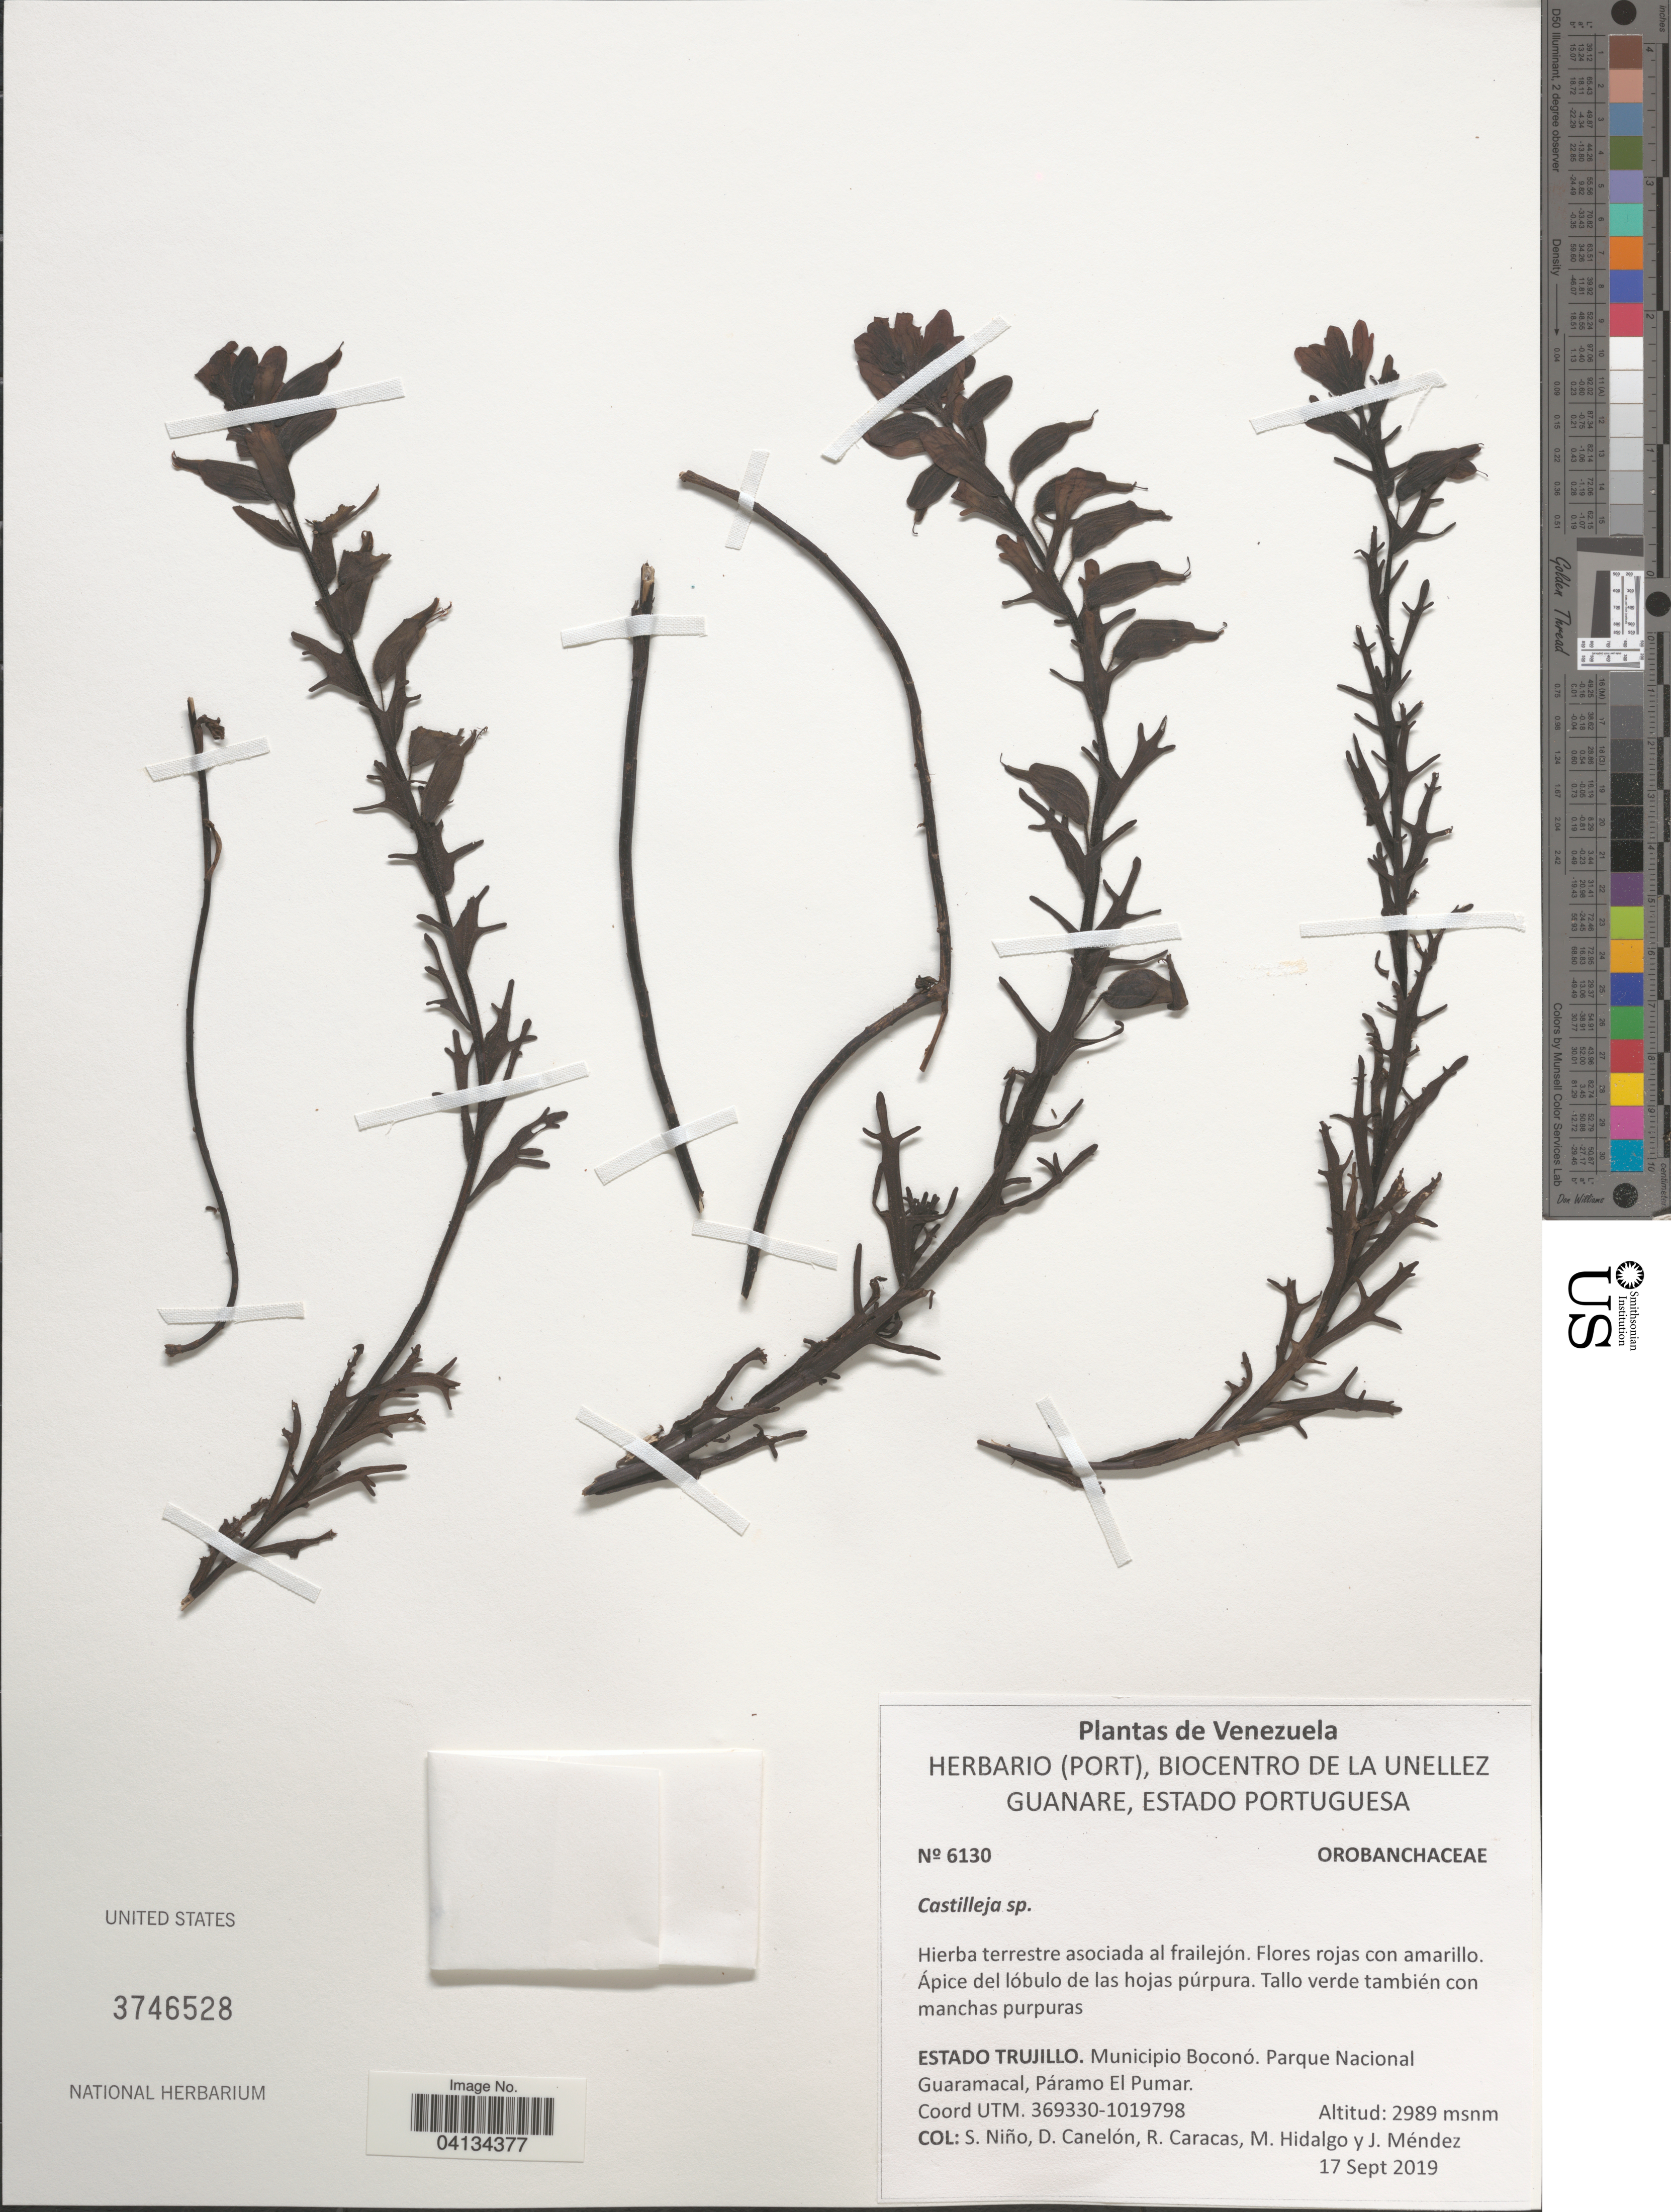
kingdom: Plantae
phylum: Tracheophyta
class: Magnoliopsida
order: Lamiales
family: Orobanchaceae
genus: Castilleja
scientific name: Castilleja sp.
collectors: S. M. Niño, D. Canelón, R. Caracas, M. Hidalgo & J. Mendez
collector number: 6130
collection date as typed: Transcribed d/m/y: 17/9/2019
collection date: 2019-09-17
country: Venezuela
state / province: Trujillo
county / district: Boconó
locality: Parque Nacional Guaramacal, Páramo El Pumar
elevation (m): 2989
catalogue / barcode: US 3746528